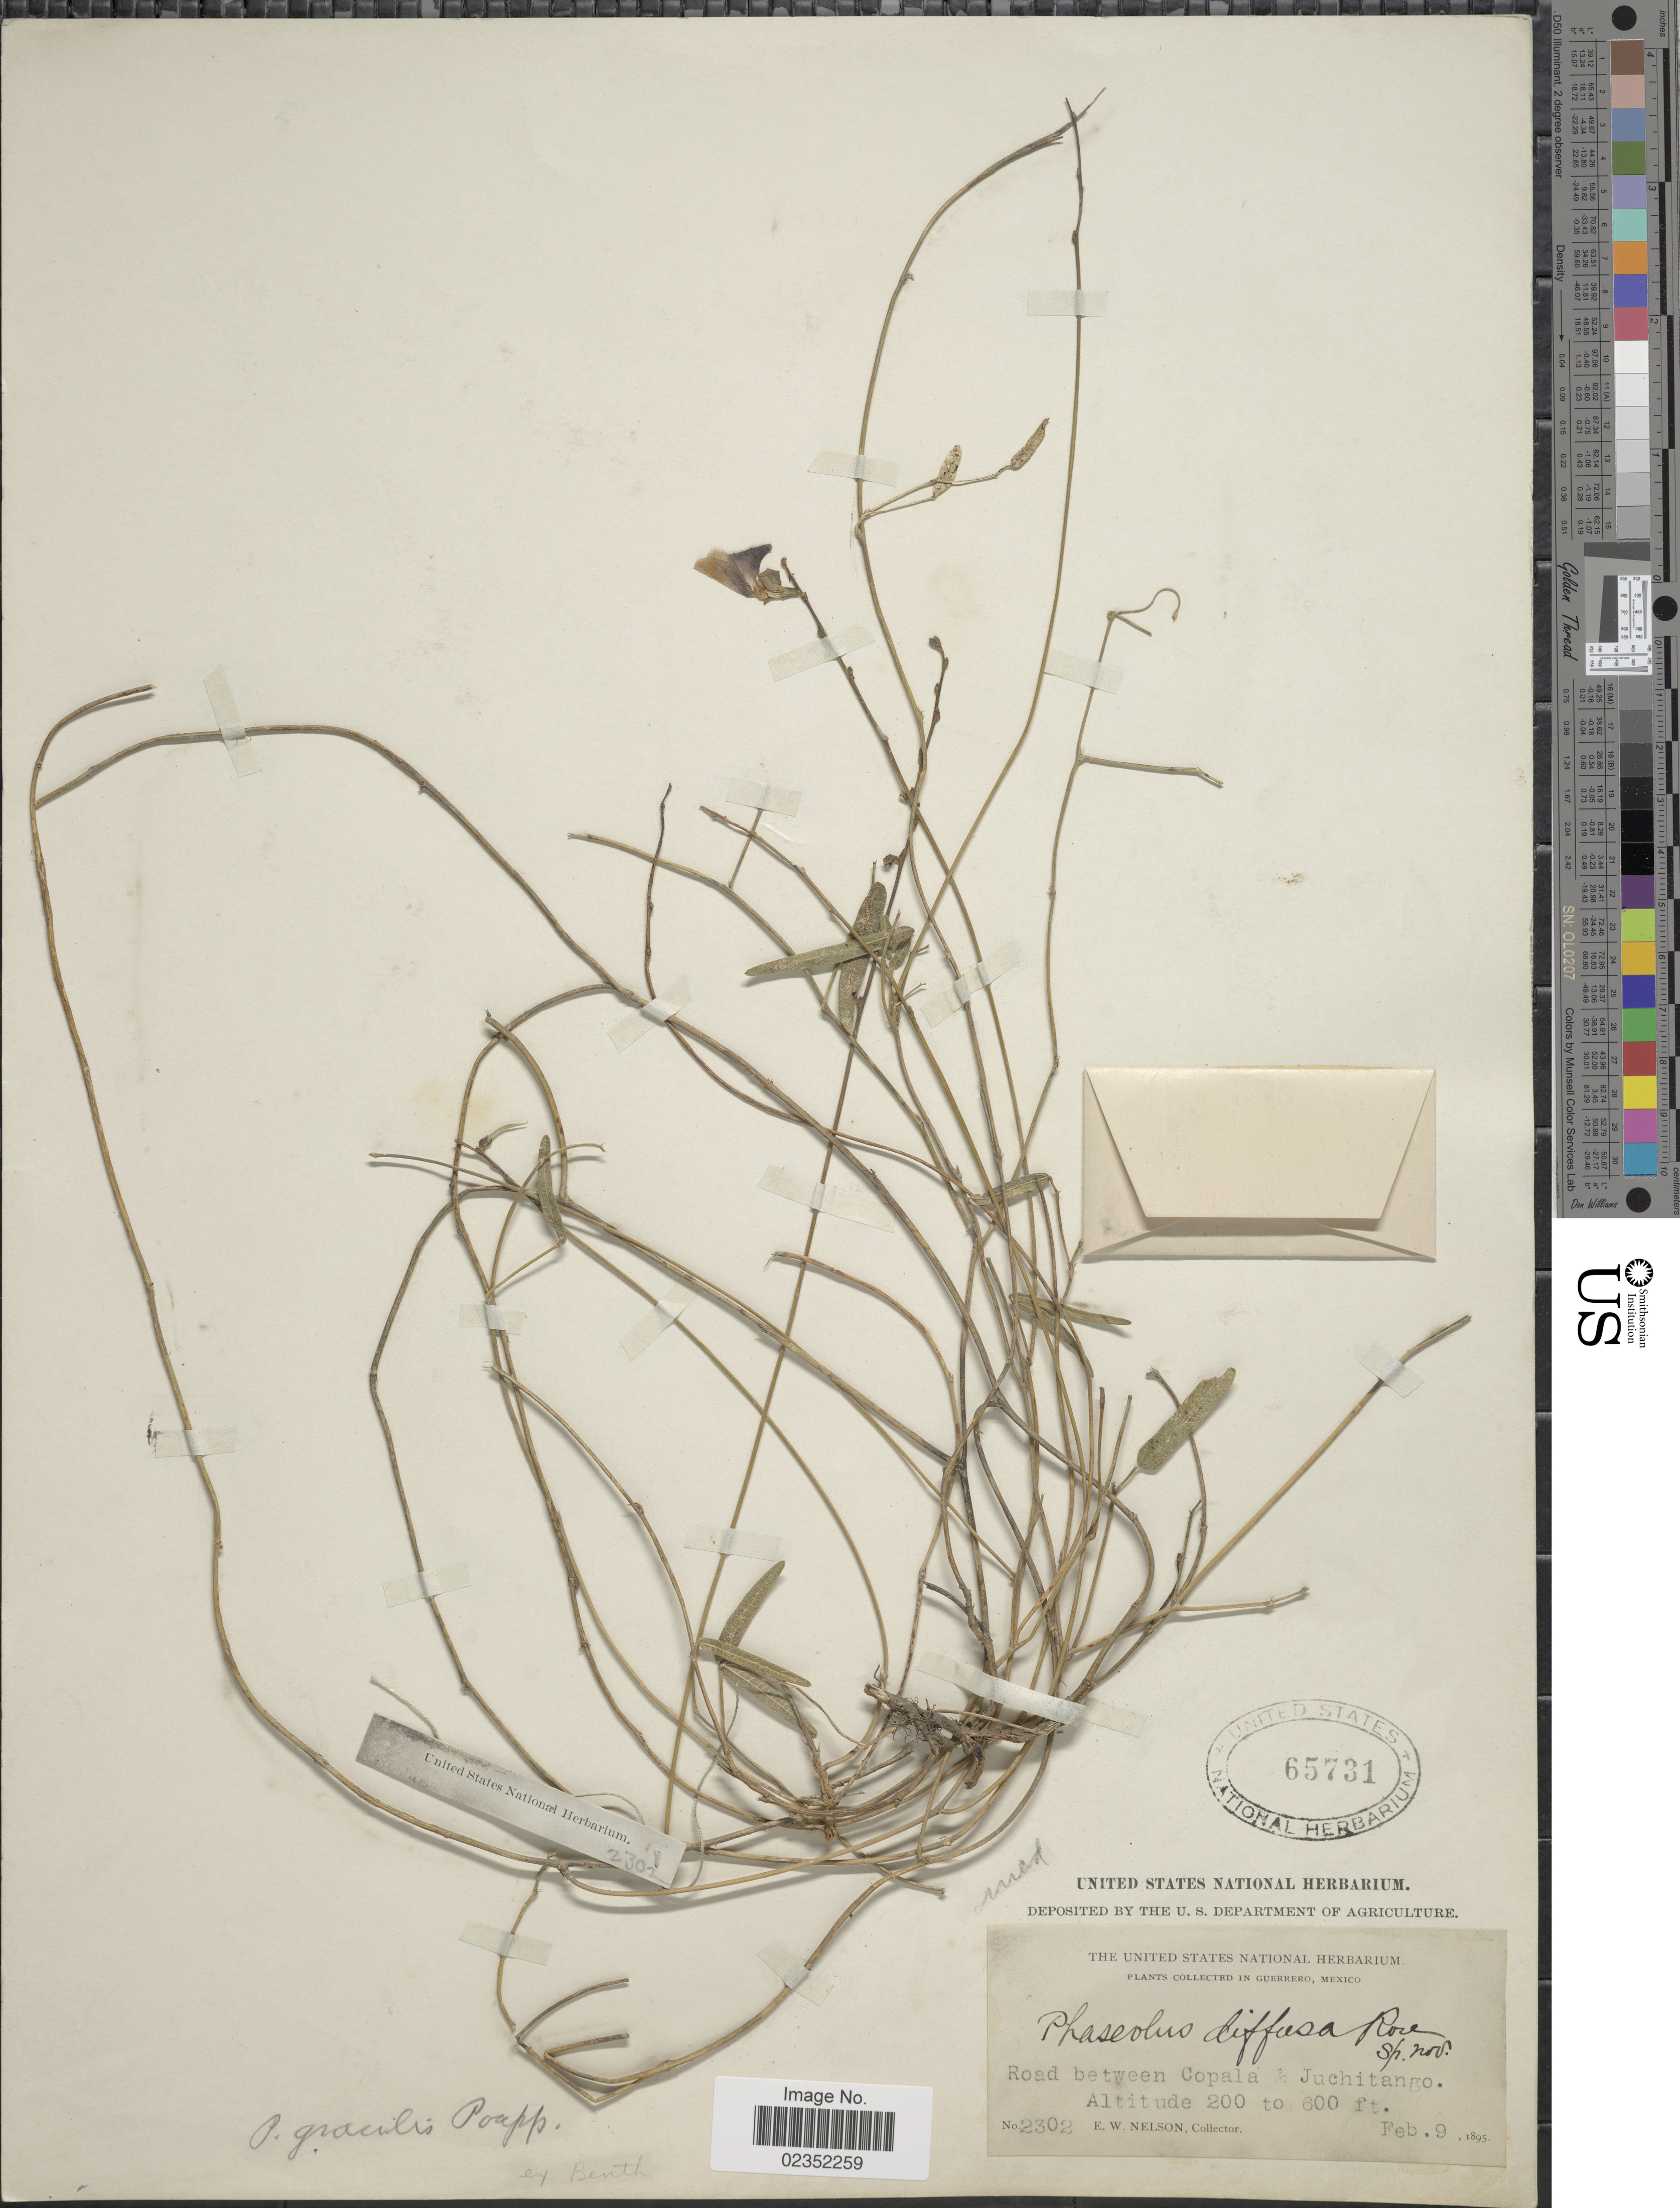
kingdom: Plantae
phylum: Tracheophyta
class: Magnoliopsida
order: Fabales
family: Fabaceae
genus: Macroptilium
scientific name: Macroptilium gracile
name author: (Poepp. ex Benth.) Urb.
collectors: E. W. Nelson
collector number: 2302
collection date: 1895-02-09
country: Mexico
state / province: Guerrero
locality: In Guerrero, Mexico. Road between Copala & Juchitango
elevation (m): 61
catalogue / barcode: US 65731